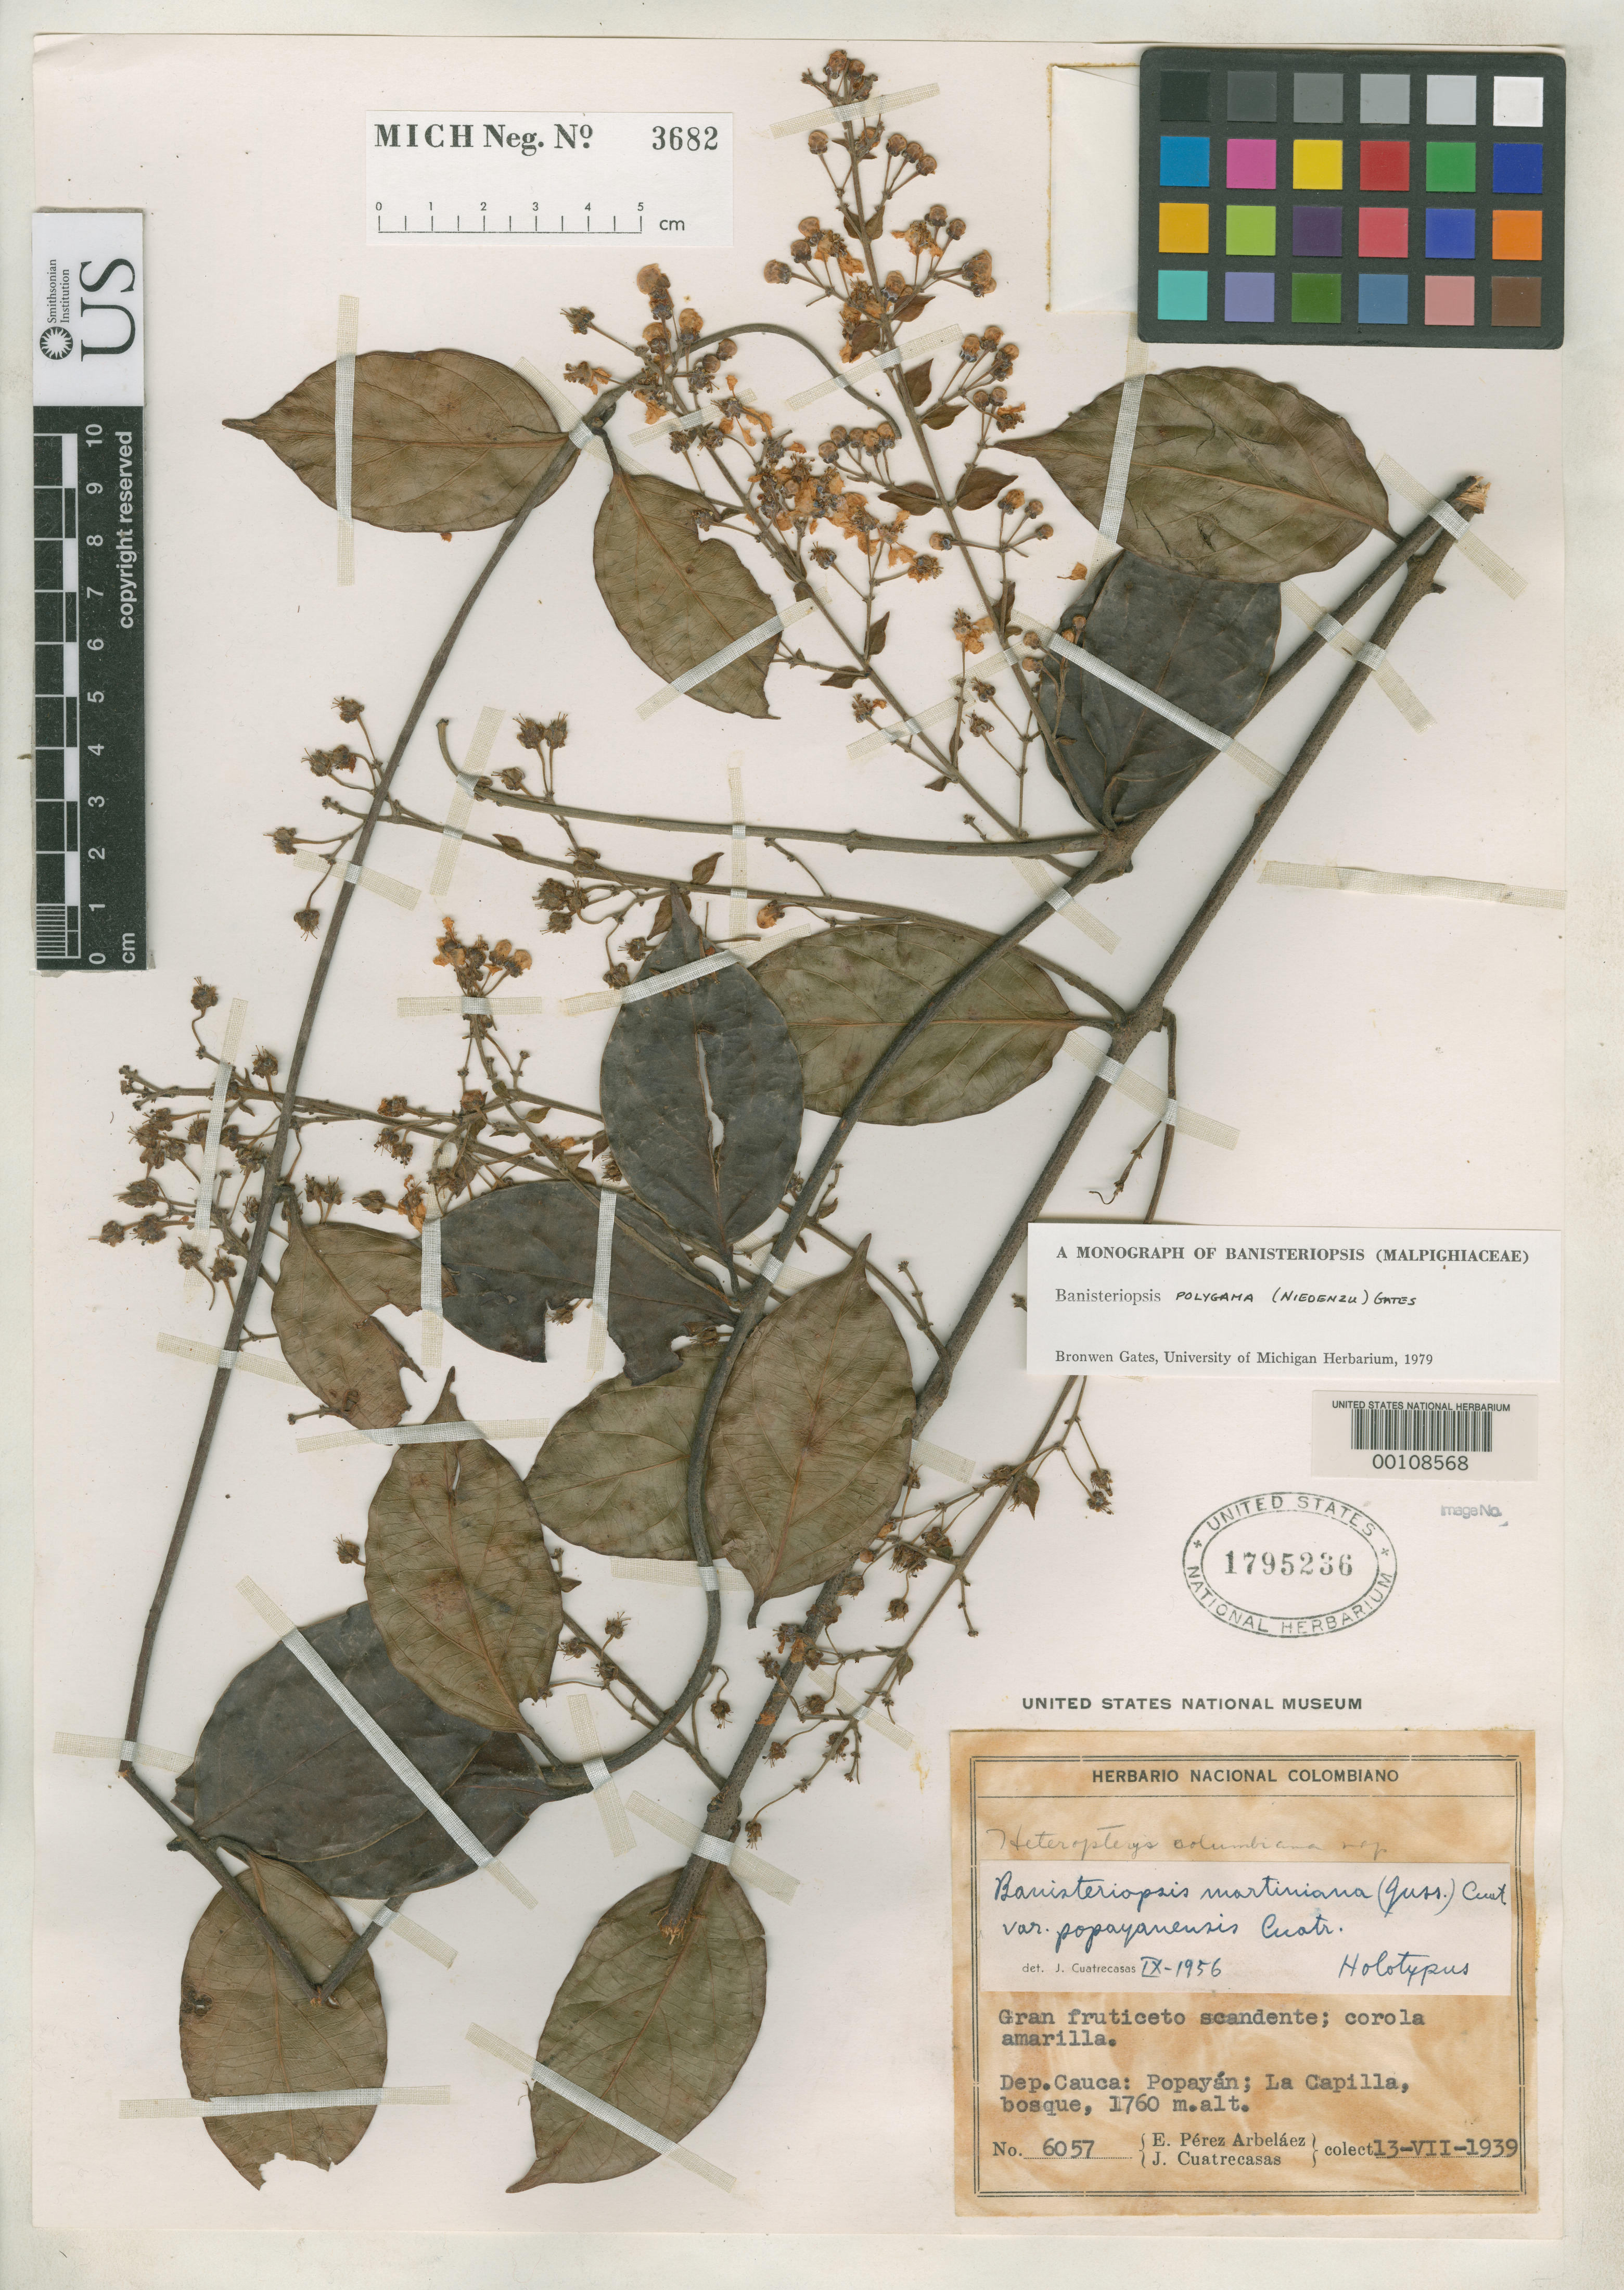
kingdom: Plantae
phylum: Tracheophyta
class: Magnoliopsida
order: Malpighiales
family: Malpighiaceae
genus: Banisteriopsis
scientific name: Banisteriopsis martiniana var. popayanensis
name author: Cuatrec.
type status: Holotype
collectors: E. Pérez Arbeláez & J. Cuatrecasas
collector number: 6057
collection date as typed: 13 Jul 1939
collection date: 1939-07-13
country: Colombia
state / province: Cauca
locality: Popayan, Lacapilla.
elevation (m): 1760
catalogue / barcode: US 1795236